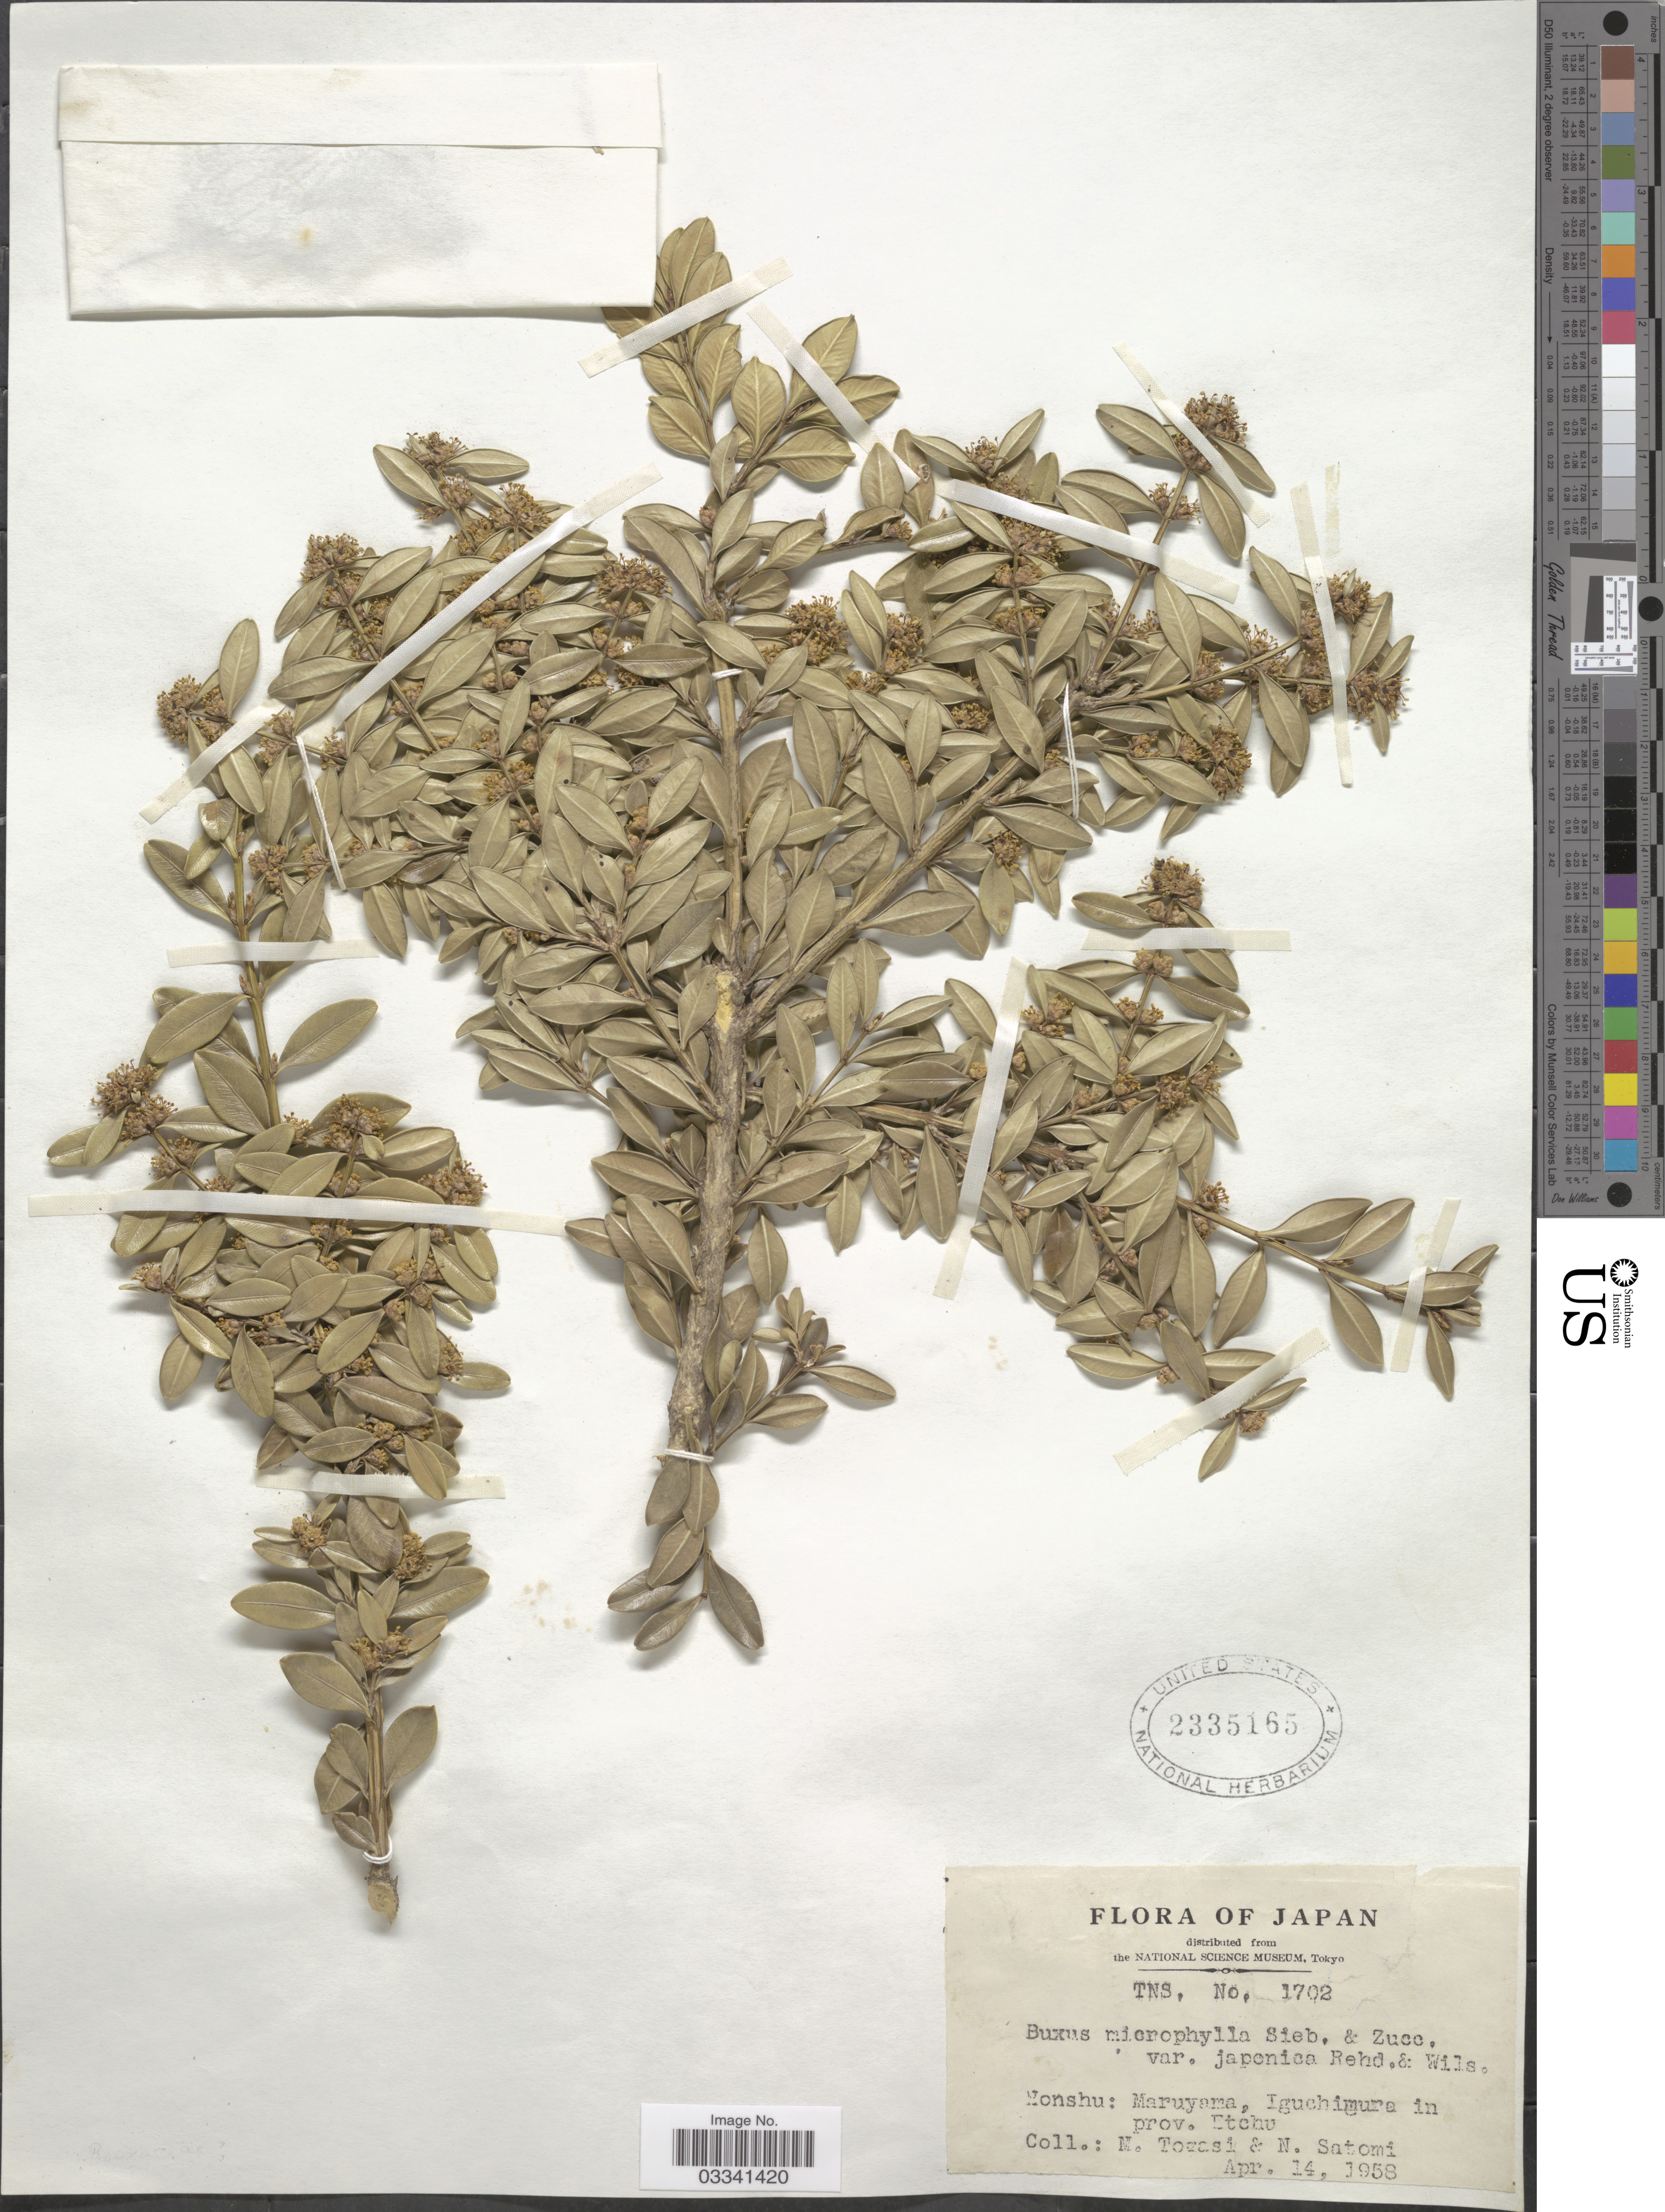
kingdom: Plantae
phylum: Tracheophyta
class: Magnoliopsida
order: Buxales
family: Buxaceae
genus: Buxus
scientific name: Buxus microphylla var. japonica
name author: (Müll. Arg.) Rehder & E.H. Wilson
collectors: M. Togasi & N. Satomi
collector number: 1702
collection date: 1958-04-14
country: Japan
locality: Honshu: Maruyama, Iguchimura in prov. Etchu.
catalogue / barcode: US 2335165